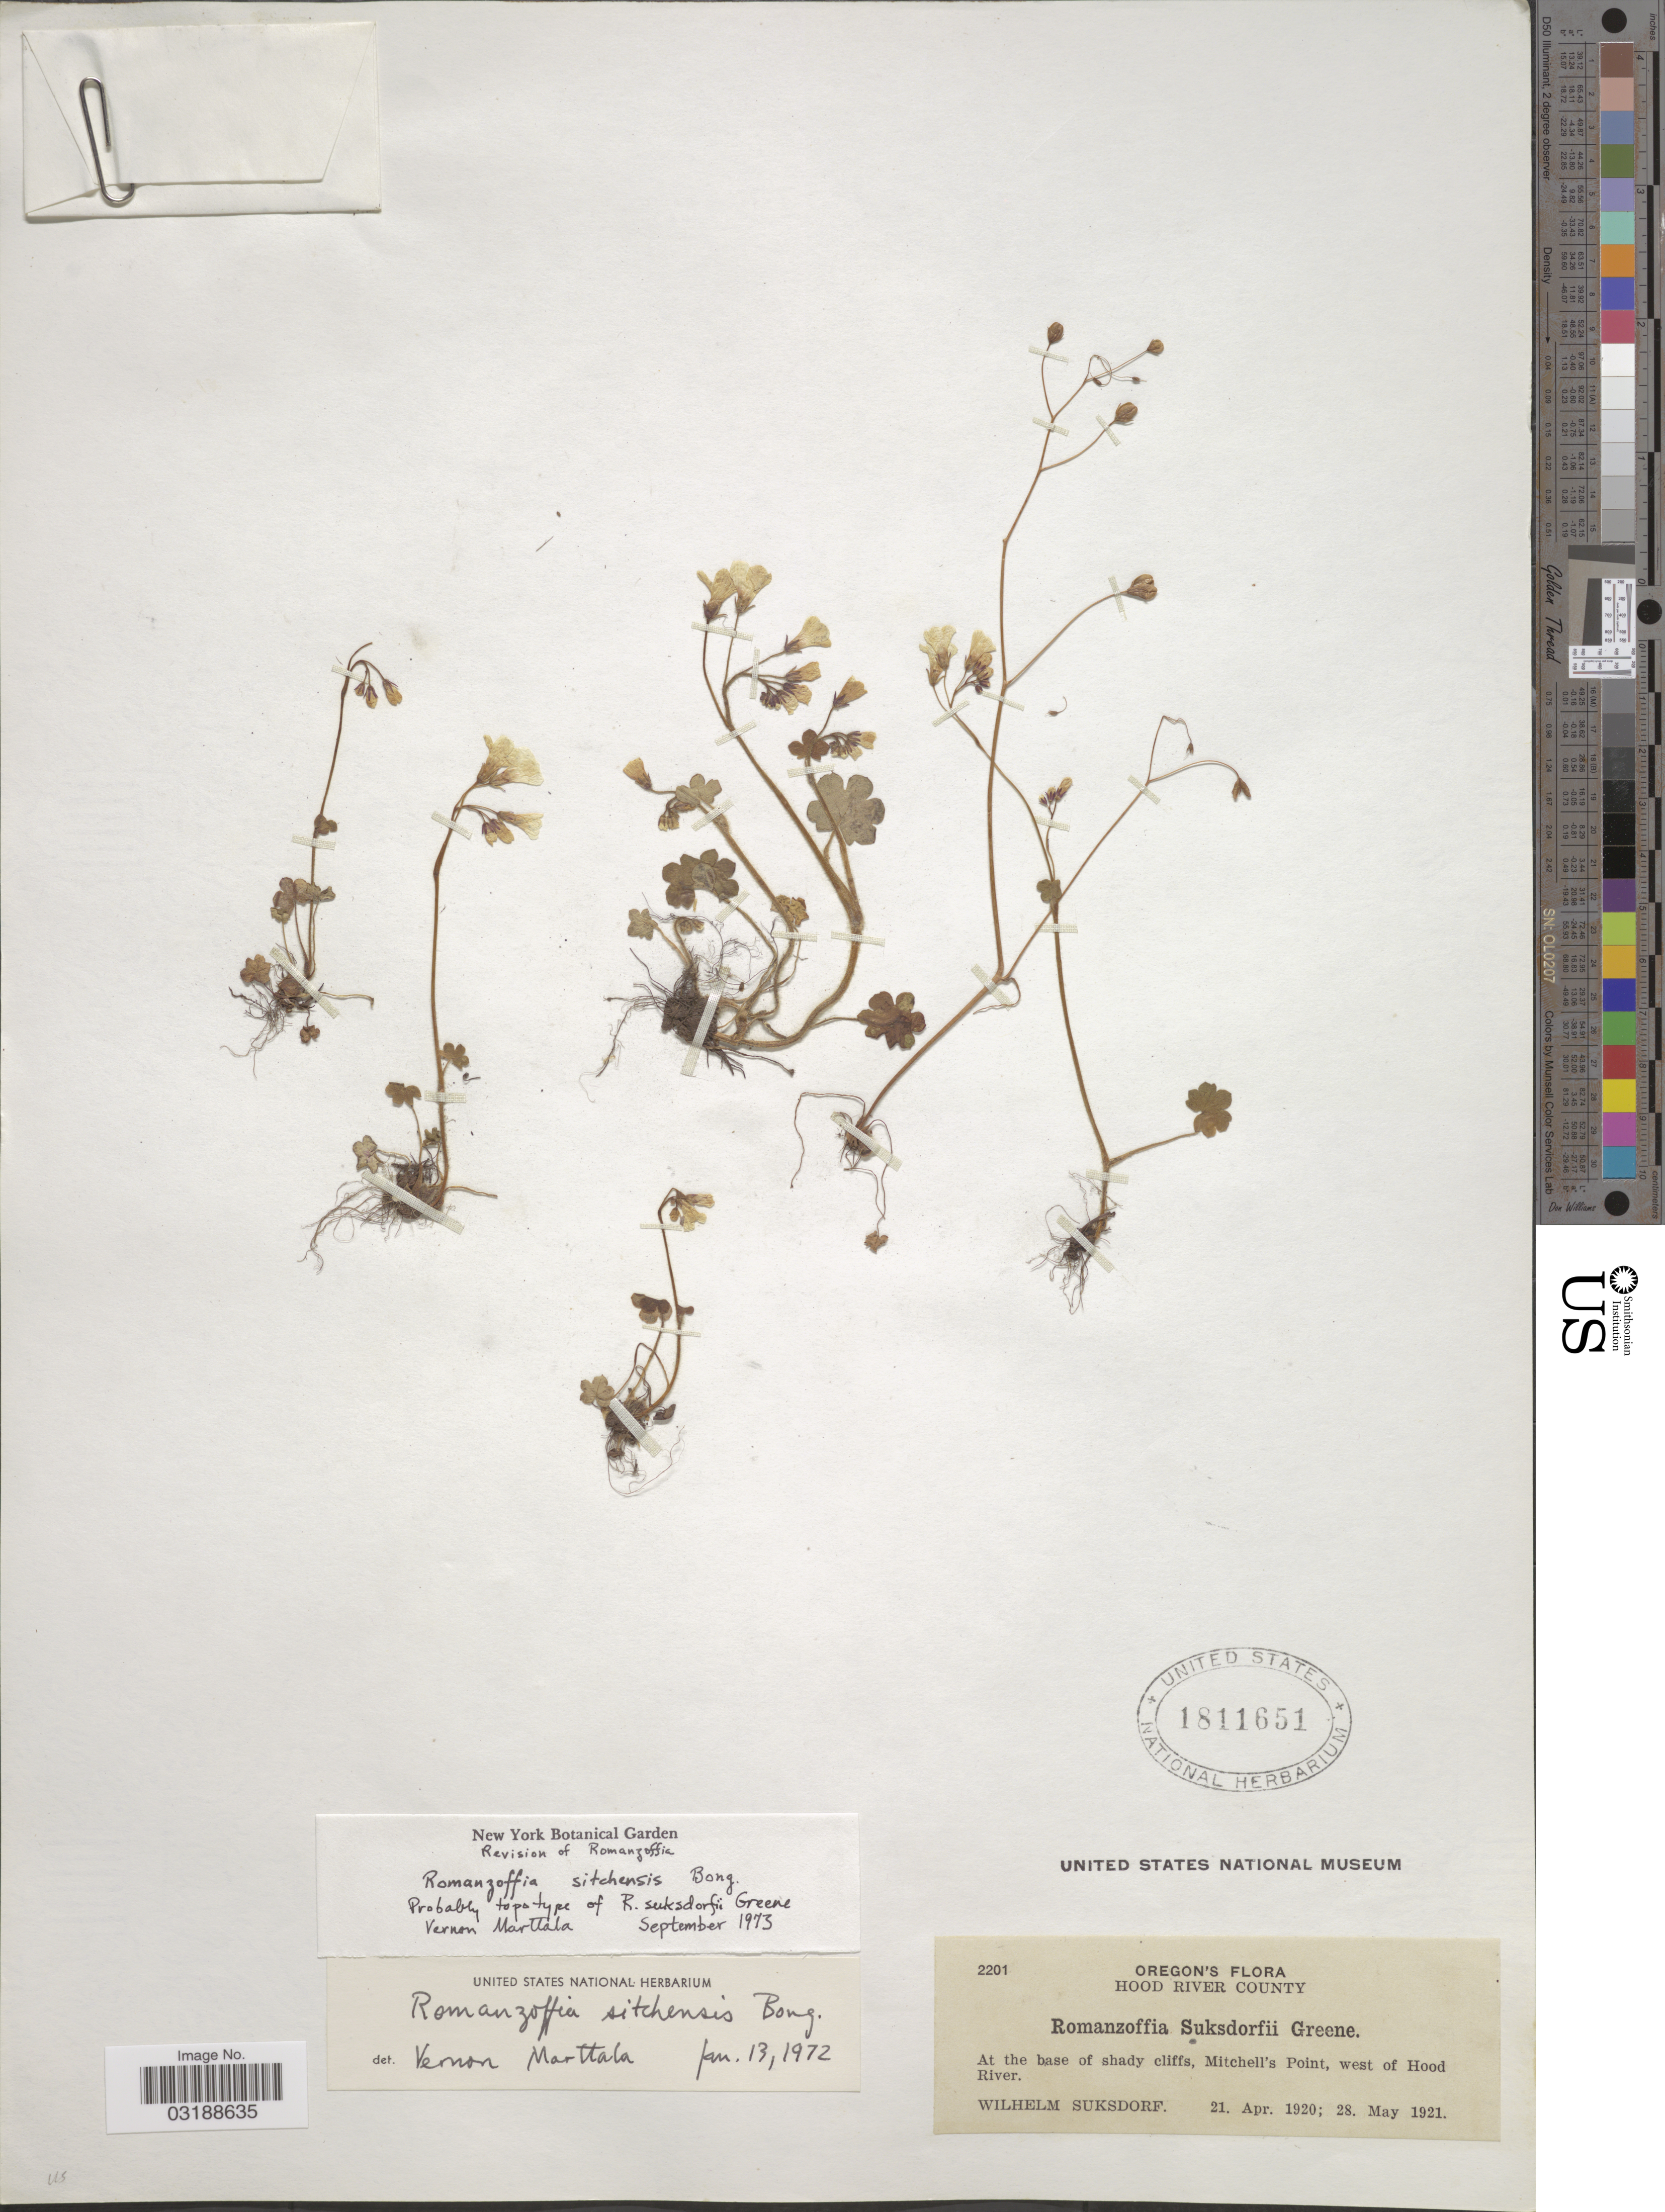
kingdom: Plantae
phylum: Tracheophyta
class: Magnoliopsida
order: Boraginales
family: Hydrophyllaceae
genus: Romanzoffia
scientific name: Romanzoffia sitchensis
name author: Bong.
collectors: W. N. Suksdorf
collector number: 2201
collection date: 1920-04-21/1921-05-28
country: United States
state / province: Oregon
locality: Hood River County, At the base of shady cliffs, Mitchell's Point, west of Hood River.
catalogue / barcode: US 1811651